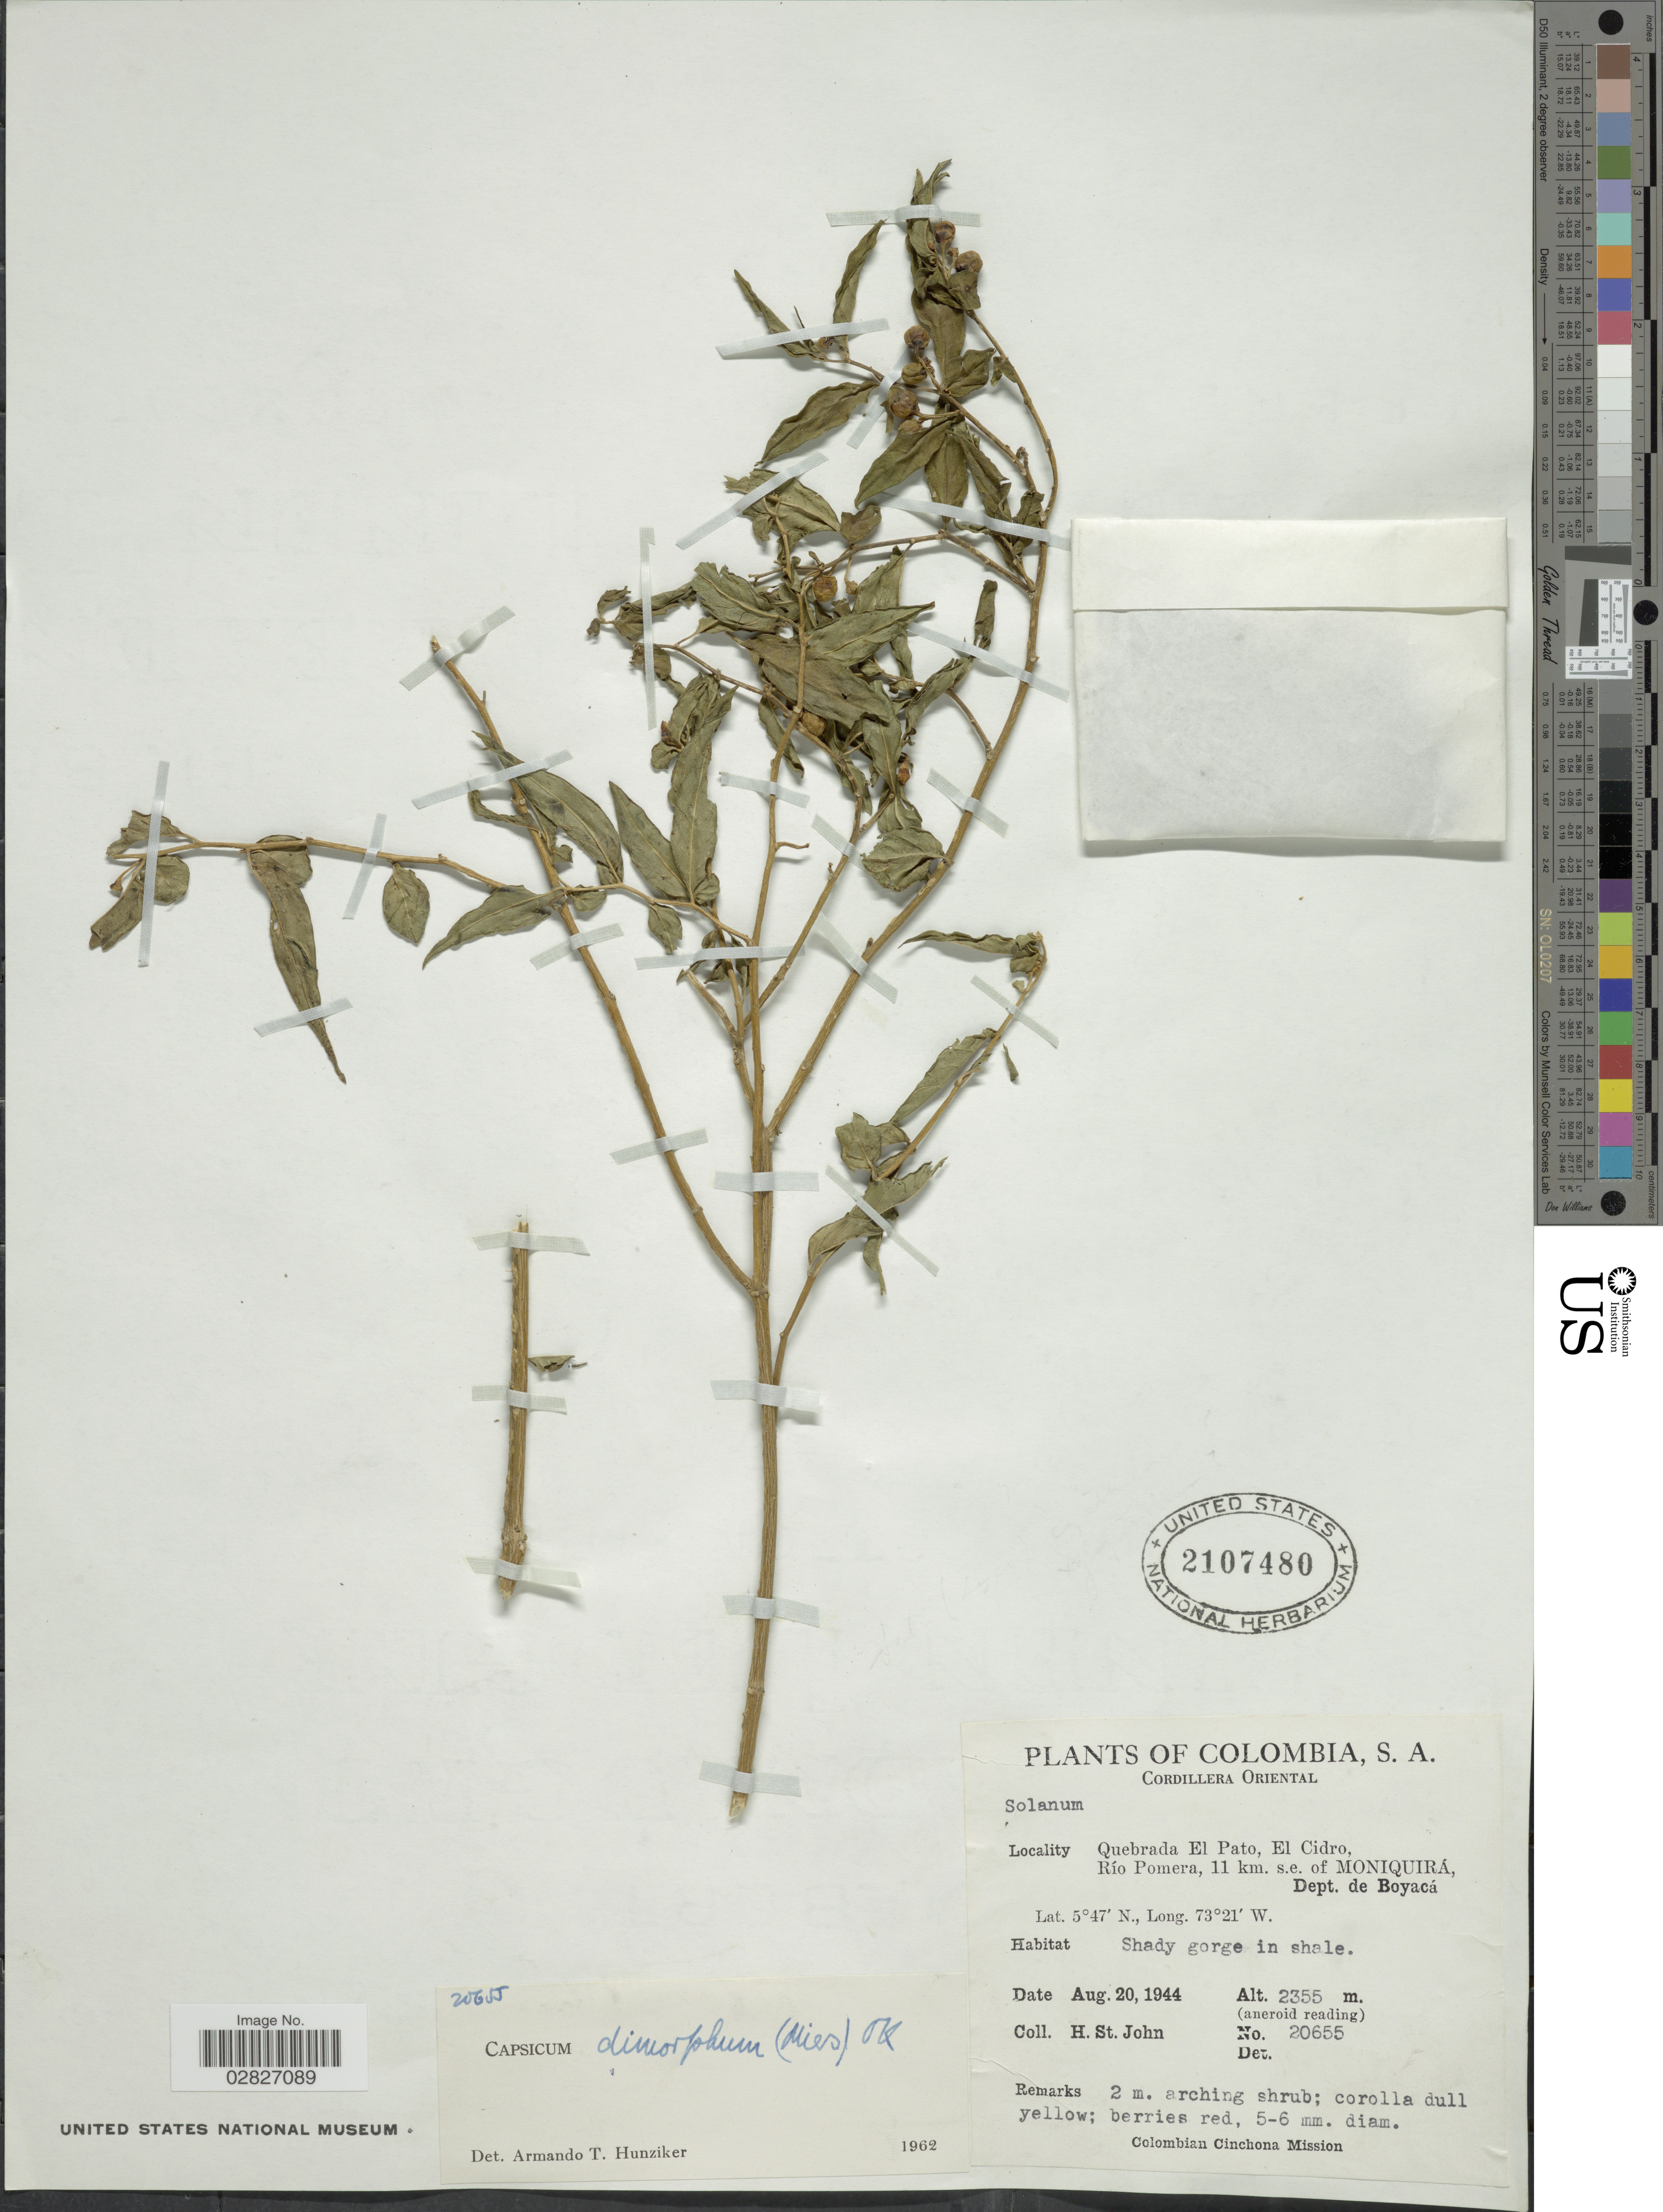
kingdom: Plantae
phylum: Tracheophyta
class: Magnoliopsida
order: Solanales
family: Solanaceae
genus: Capsicum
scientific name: Capsicum dimorphum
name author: (Miers) Kuntze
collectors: H. St. John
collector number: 20655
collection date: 1944-08-20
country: Colombia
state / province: Boyacá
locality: Cordillera Oriental, Quebrada El Pato, El Cidro, Río Pomera, 11 km. s.e. of Moniquirá, Dept. de Boyacá.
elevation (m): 2355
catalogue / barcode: US 2107480